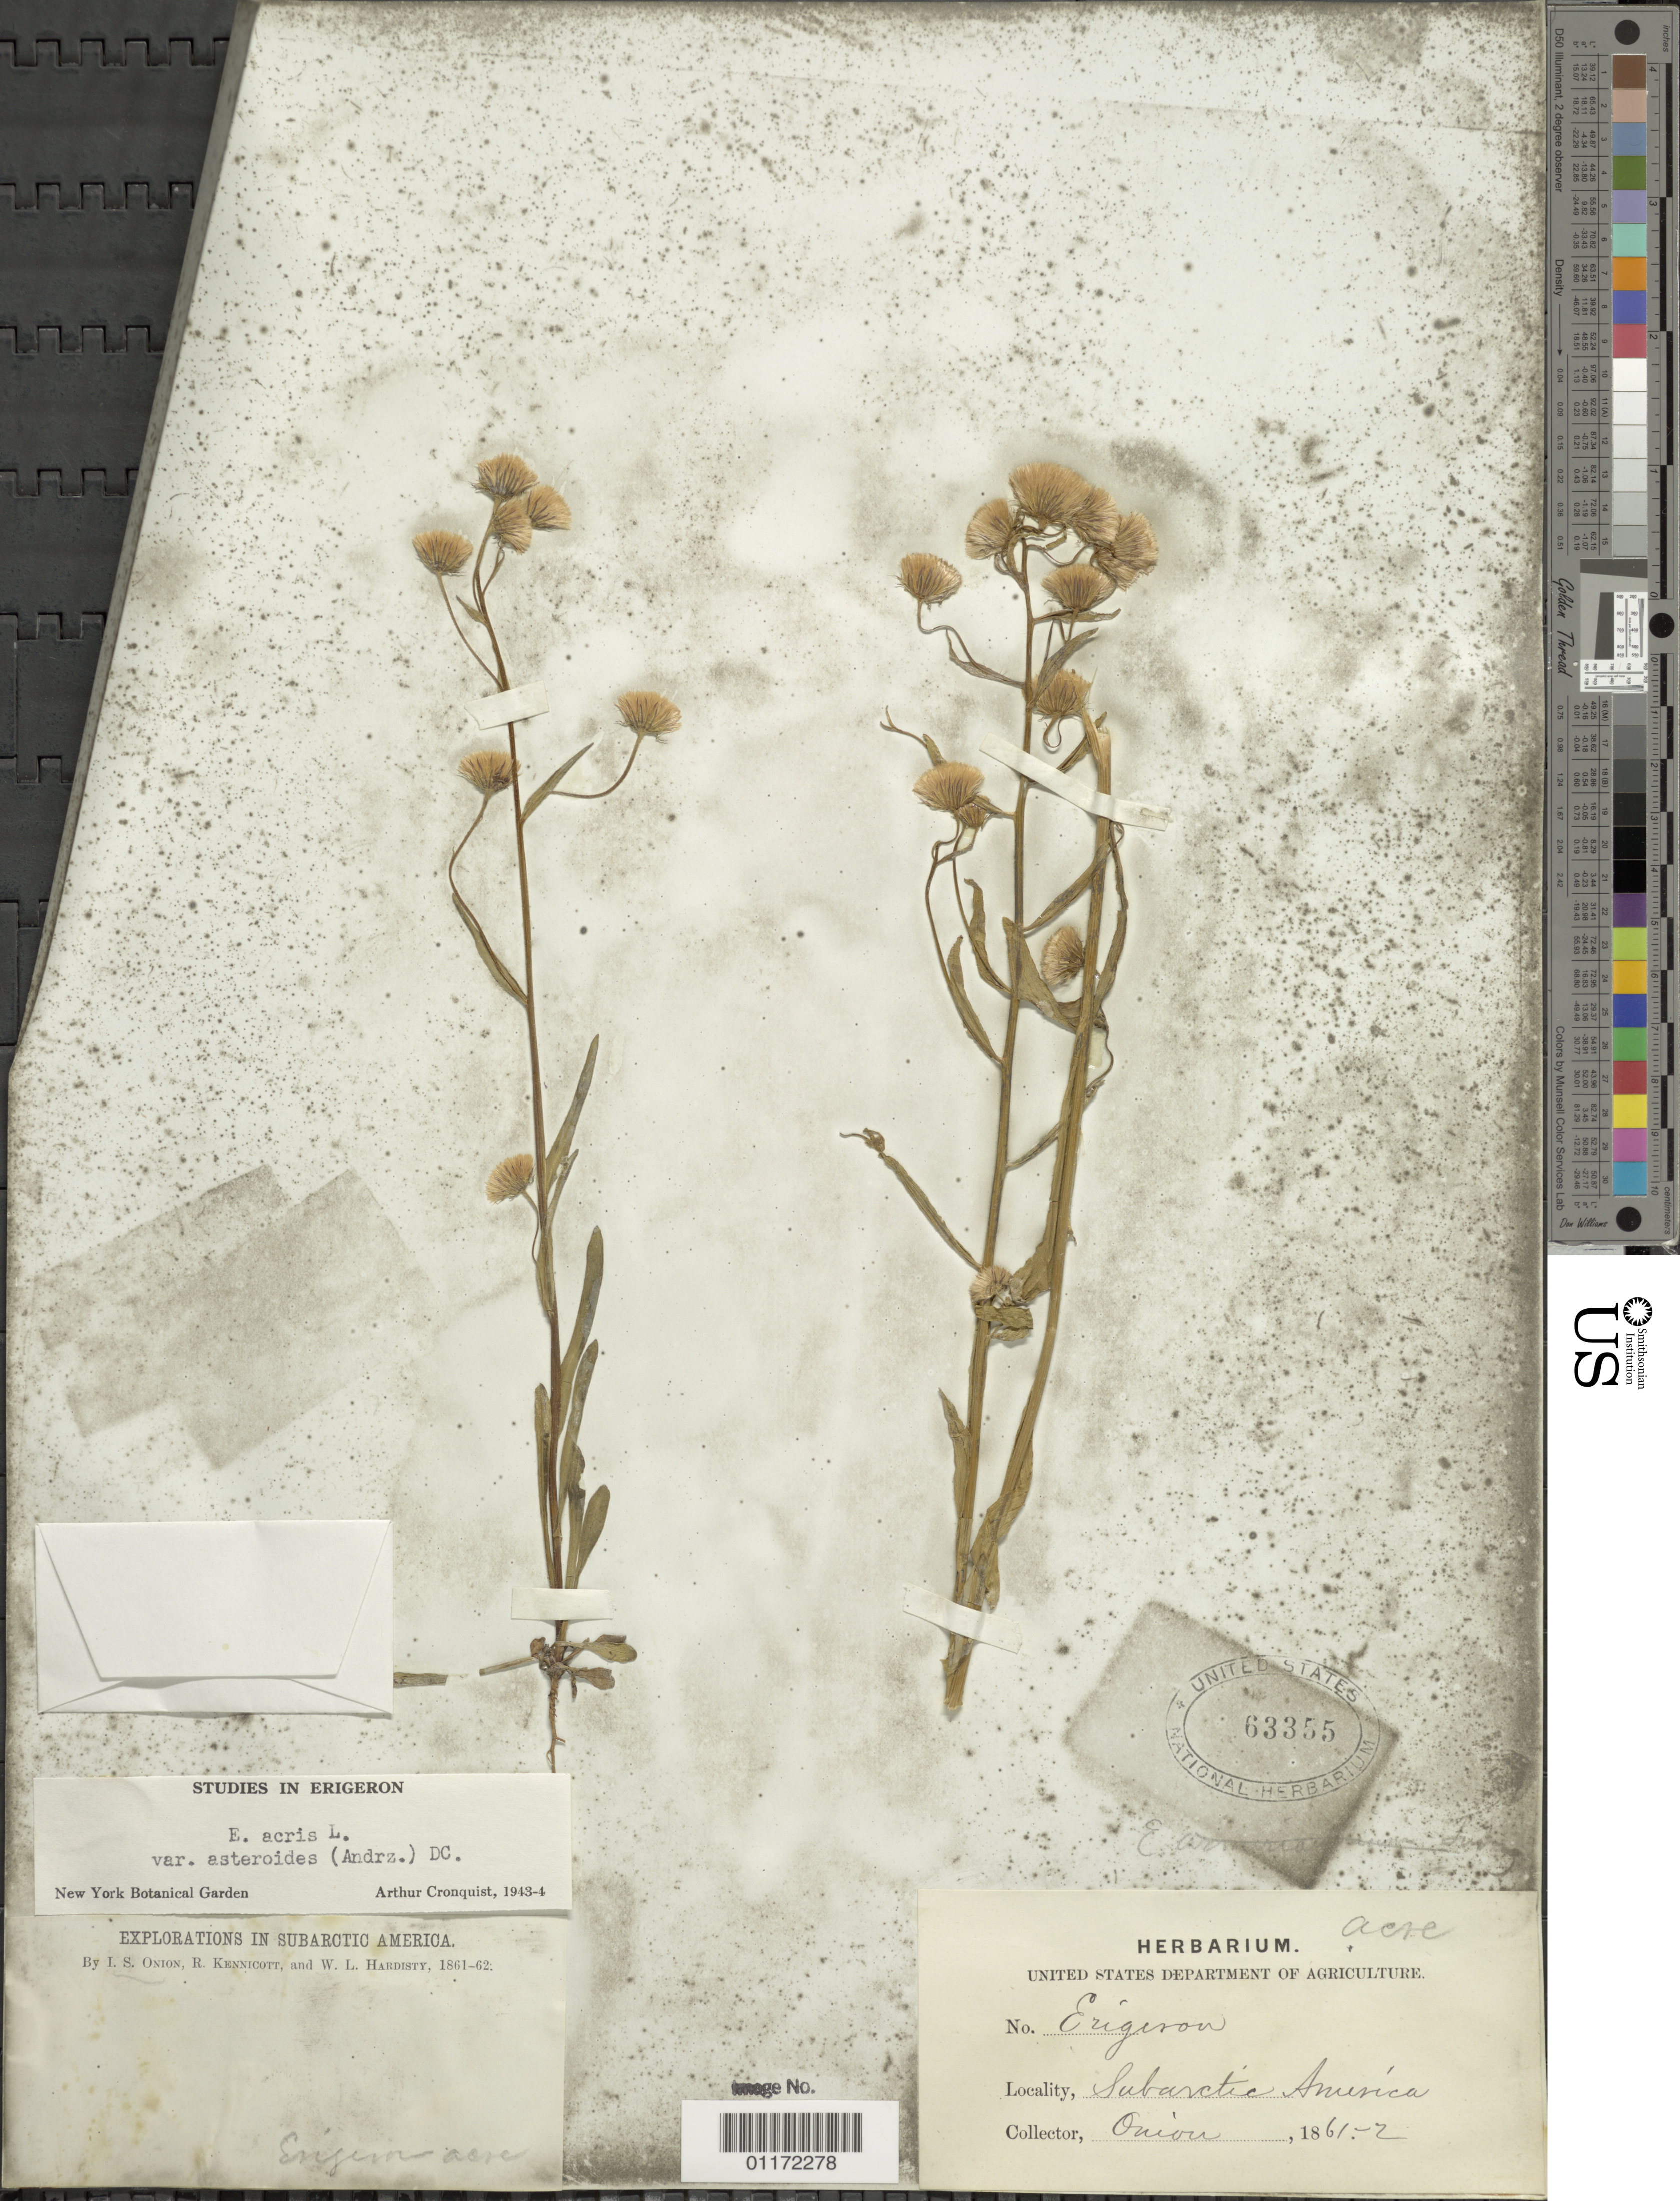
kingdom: Plantae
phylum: Tracheophyta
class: Magnoliopsida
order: Asterales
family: Asteraceae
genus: Erigeron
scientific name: Erigeron acris var. asteroides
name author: (Andrz.) DC.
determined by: Cronquist, A. J.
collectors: I. Onion, R. Kennicott & W. Hardisty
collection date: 1861/1862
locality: Subarctic America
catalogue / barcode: US 63355